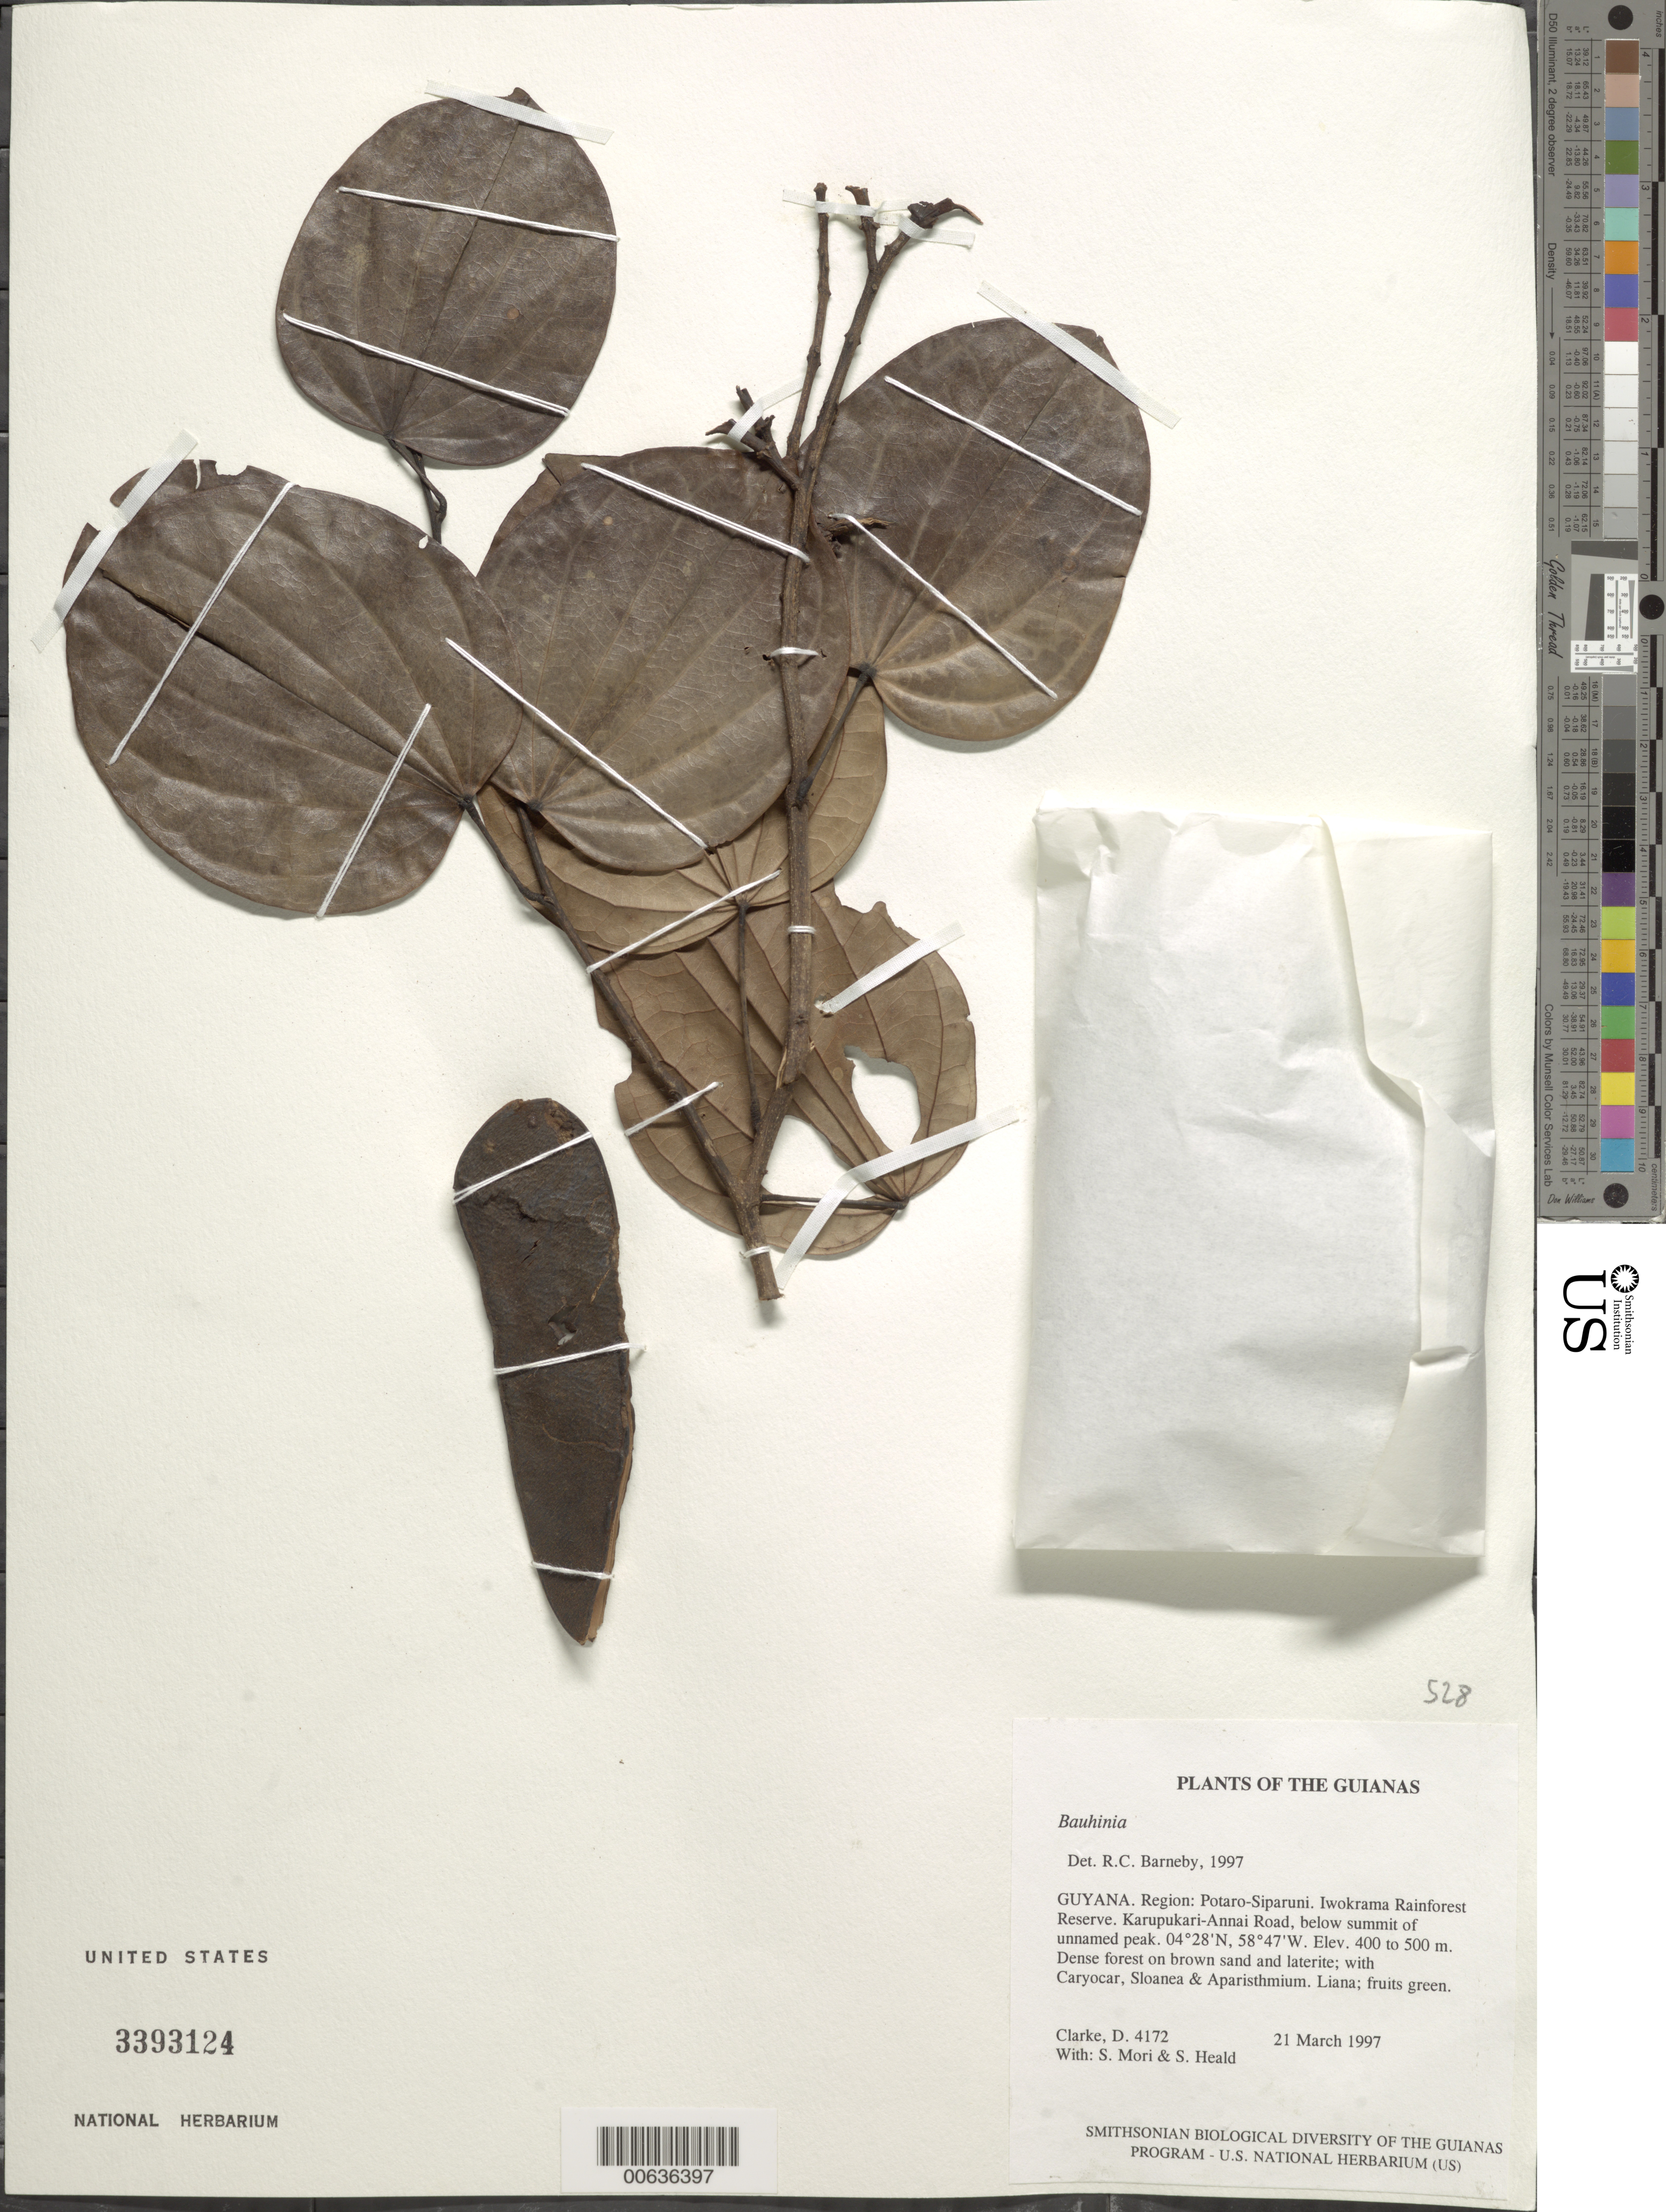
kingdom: Plantae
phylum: Tracheophyta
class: Magnoliopsida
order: Fabales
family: Fabaceae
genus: Bauhinia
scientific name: Bauhinia sp.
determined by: Barneby, Rupert C., (NY)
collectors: H. D. Clarke, S. Mori & S. Heald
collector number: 4172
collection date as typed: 21 March 1997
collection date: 1997-03-21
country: Guyana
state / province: Potaro-Siparuni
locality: Iwokrama Rainforest Reserve. Karupukari-Annai Road, below summit of unnamed peak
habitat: Dense forest on brown sand and laterite; with Caryocar, Sloanea & Aparisthmium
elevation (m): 400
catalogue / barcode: US 3393124